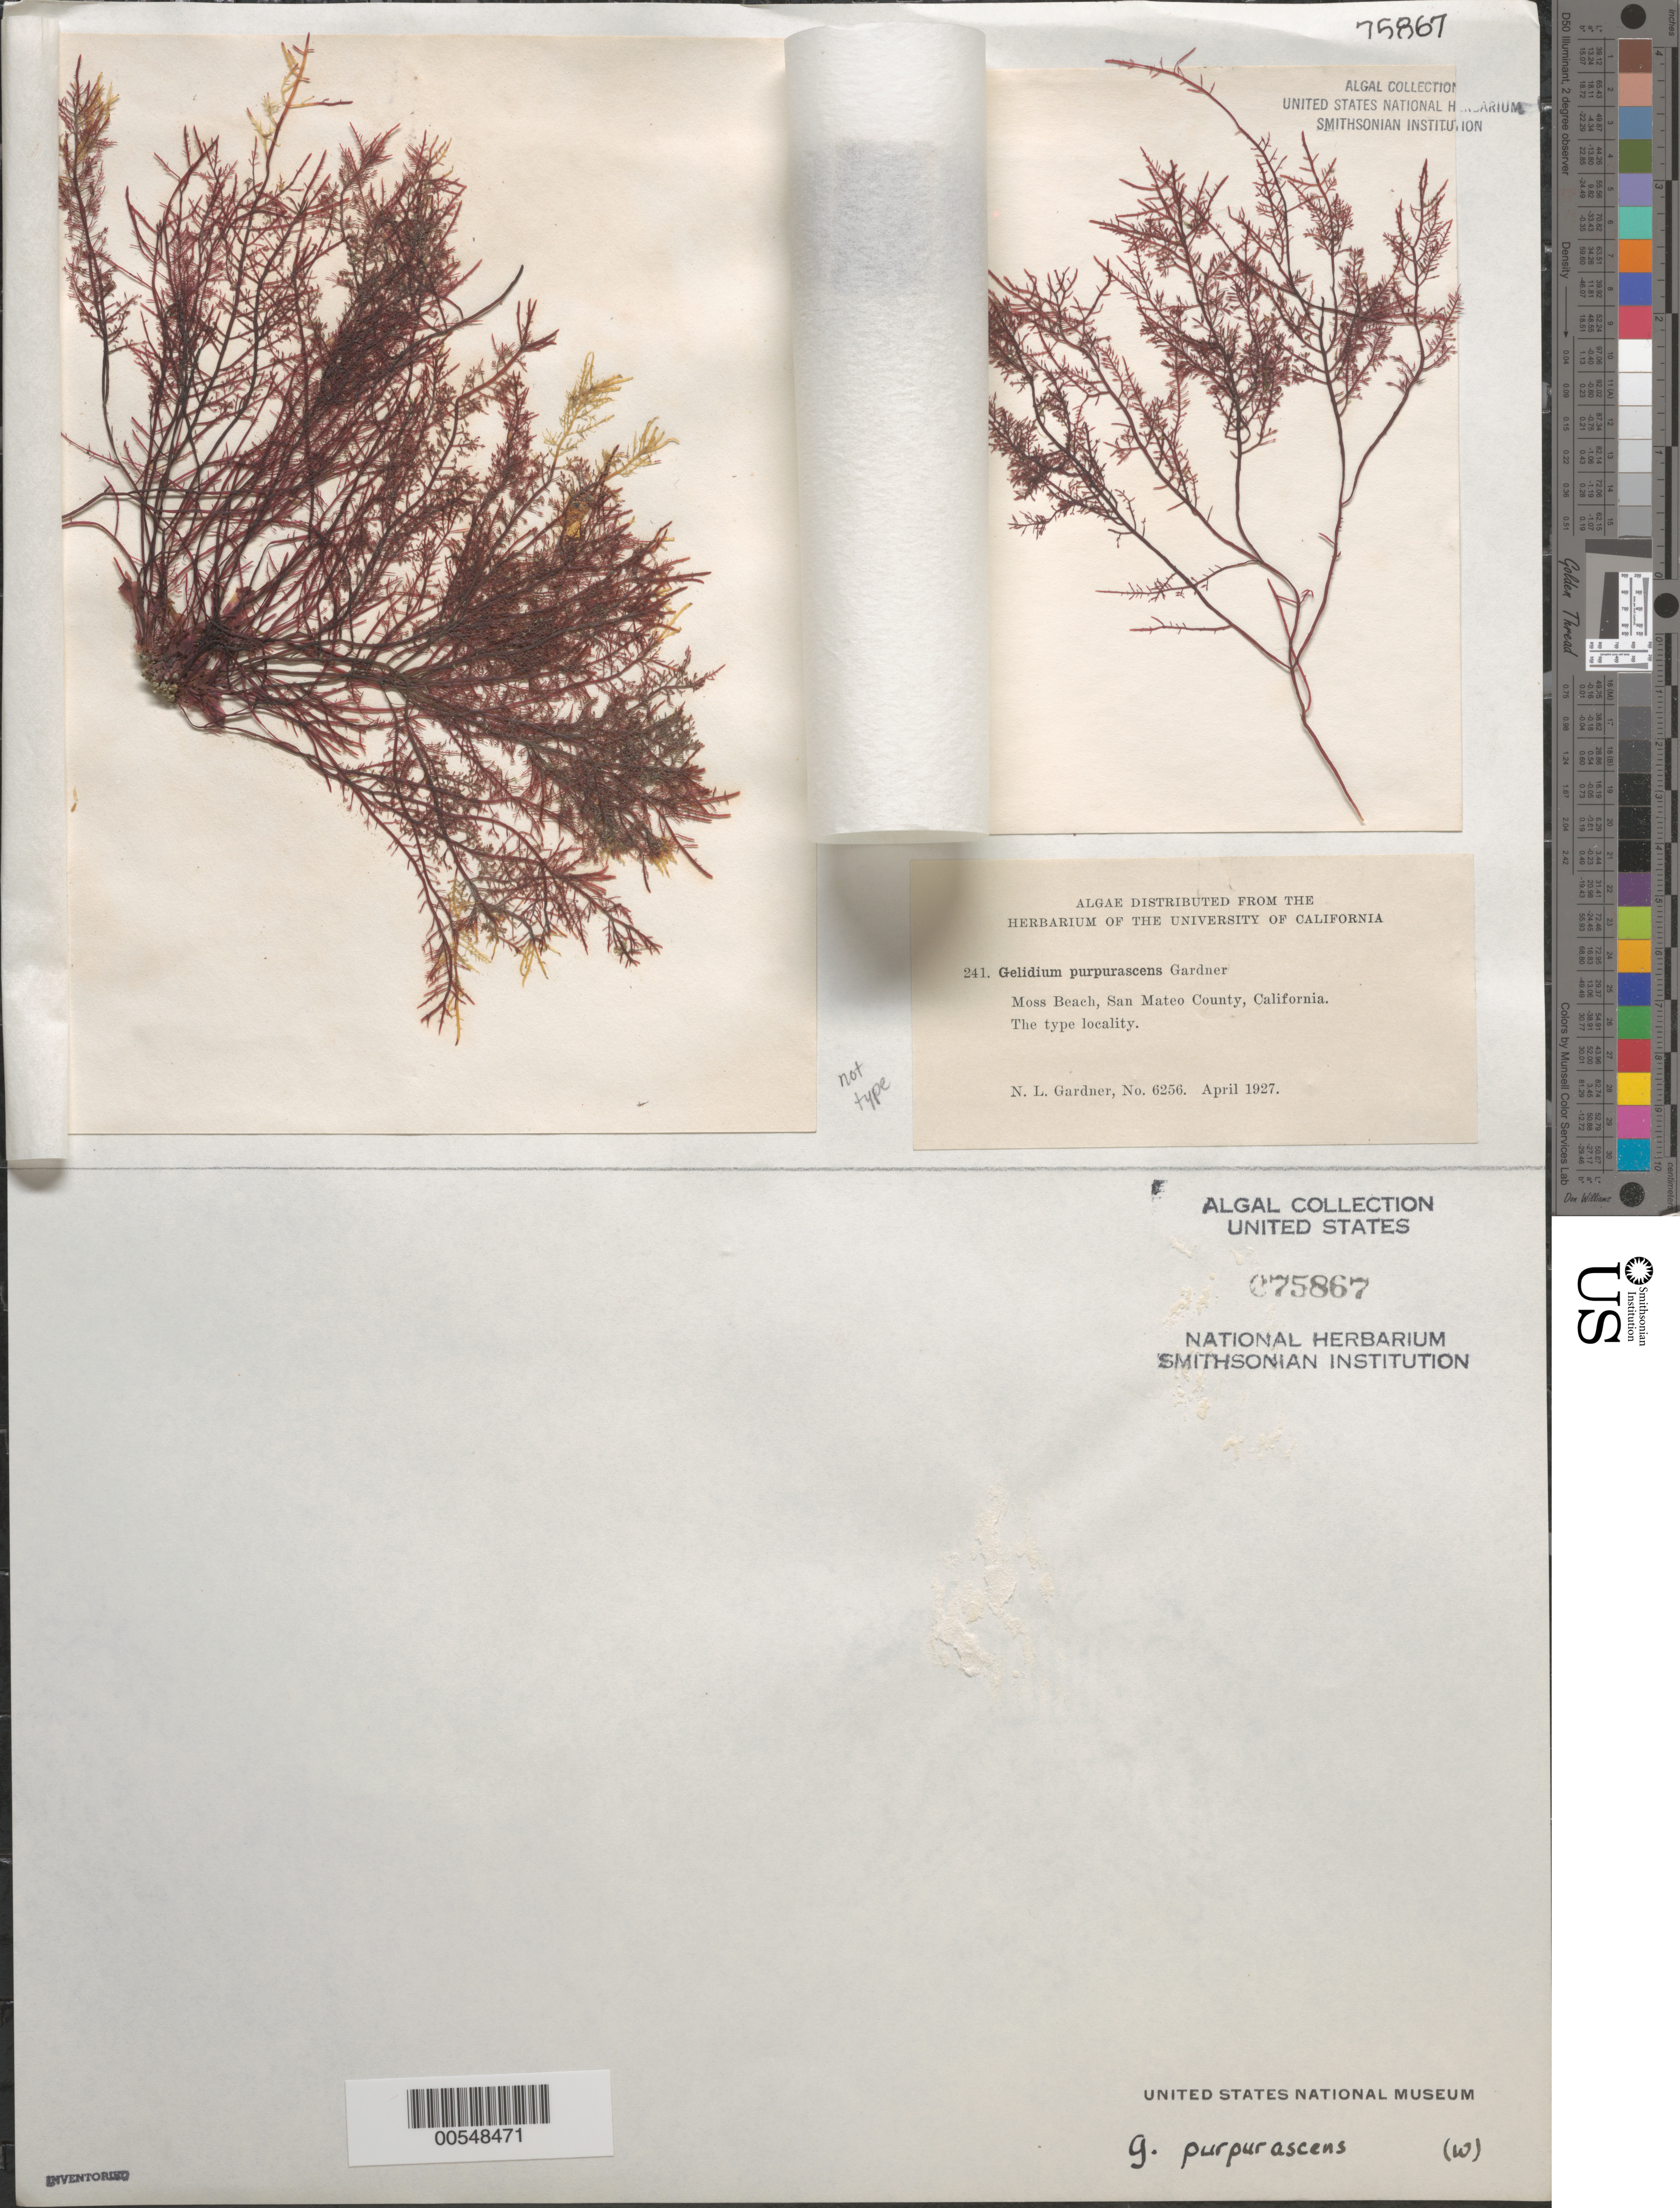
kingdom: Plantae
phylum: Rhodophyta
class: Florideophyceae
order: Gelidiales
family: Gelidiaceae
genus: Gelidium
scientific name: Gelidium purpurascens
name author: N.L. Gardner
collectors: N. Gardner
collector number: NLG 6256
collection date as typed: Apr 1927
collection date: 1927-04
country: United States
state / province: California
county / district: San Mateo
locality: Moss Beach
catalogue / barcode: US 75867